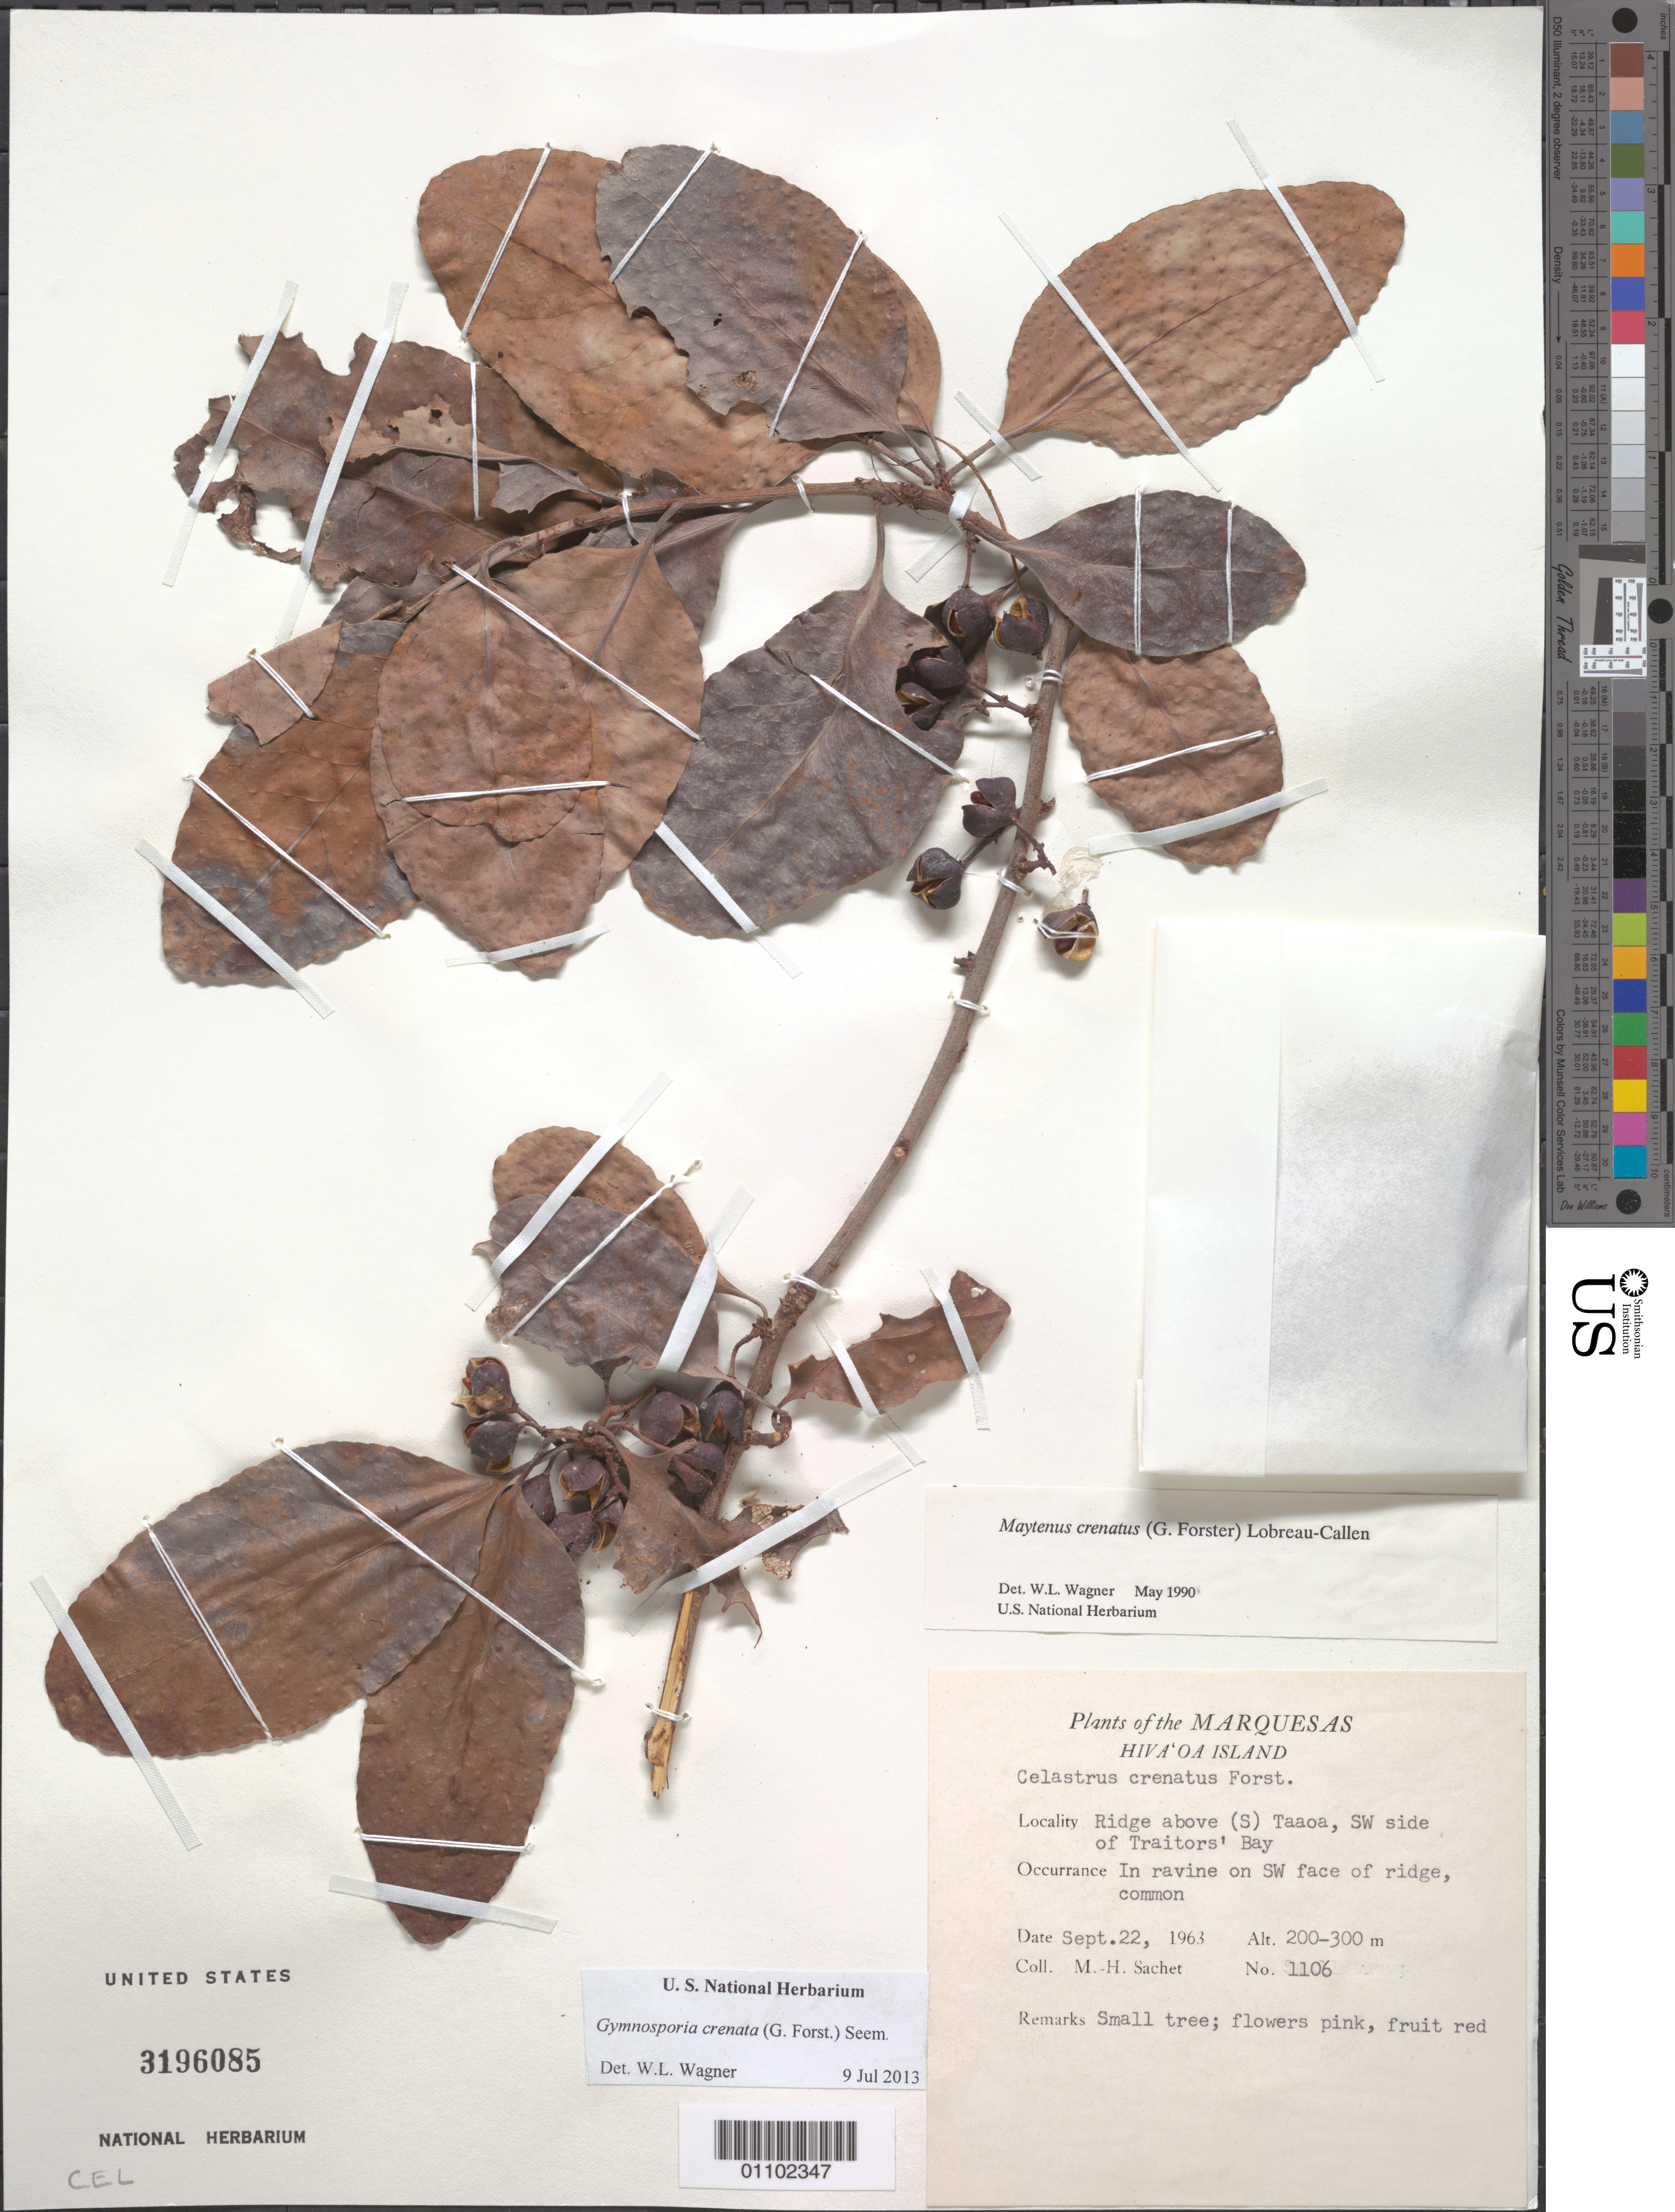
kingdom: Plantae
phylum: Tracheophyta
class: Magnoliopsida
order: Celastrales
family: Celastraceae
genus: Gymnosporia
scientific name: Gymnosporia crenata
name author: (G. Forst.) Seem.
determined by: Wagner, W. L., (BOT), Smithsonian Institution - National Museum of Natural History (UNITED STATES)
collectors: M.-H. Sachet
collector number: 1106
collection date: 1963-09-22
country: French Polynesia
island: Hiva Oa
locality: ridge above (S) Taaoa, SW side of Traitors' Bay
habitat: In ravine on SW face of ridge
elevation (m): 200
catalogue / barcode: US 3196085